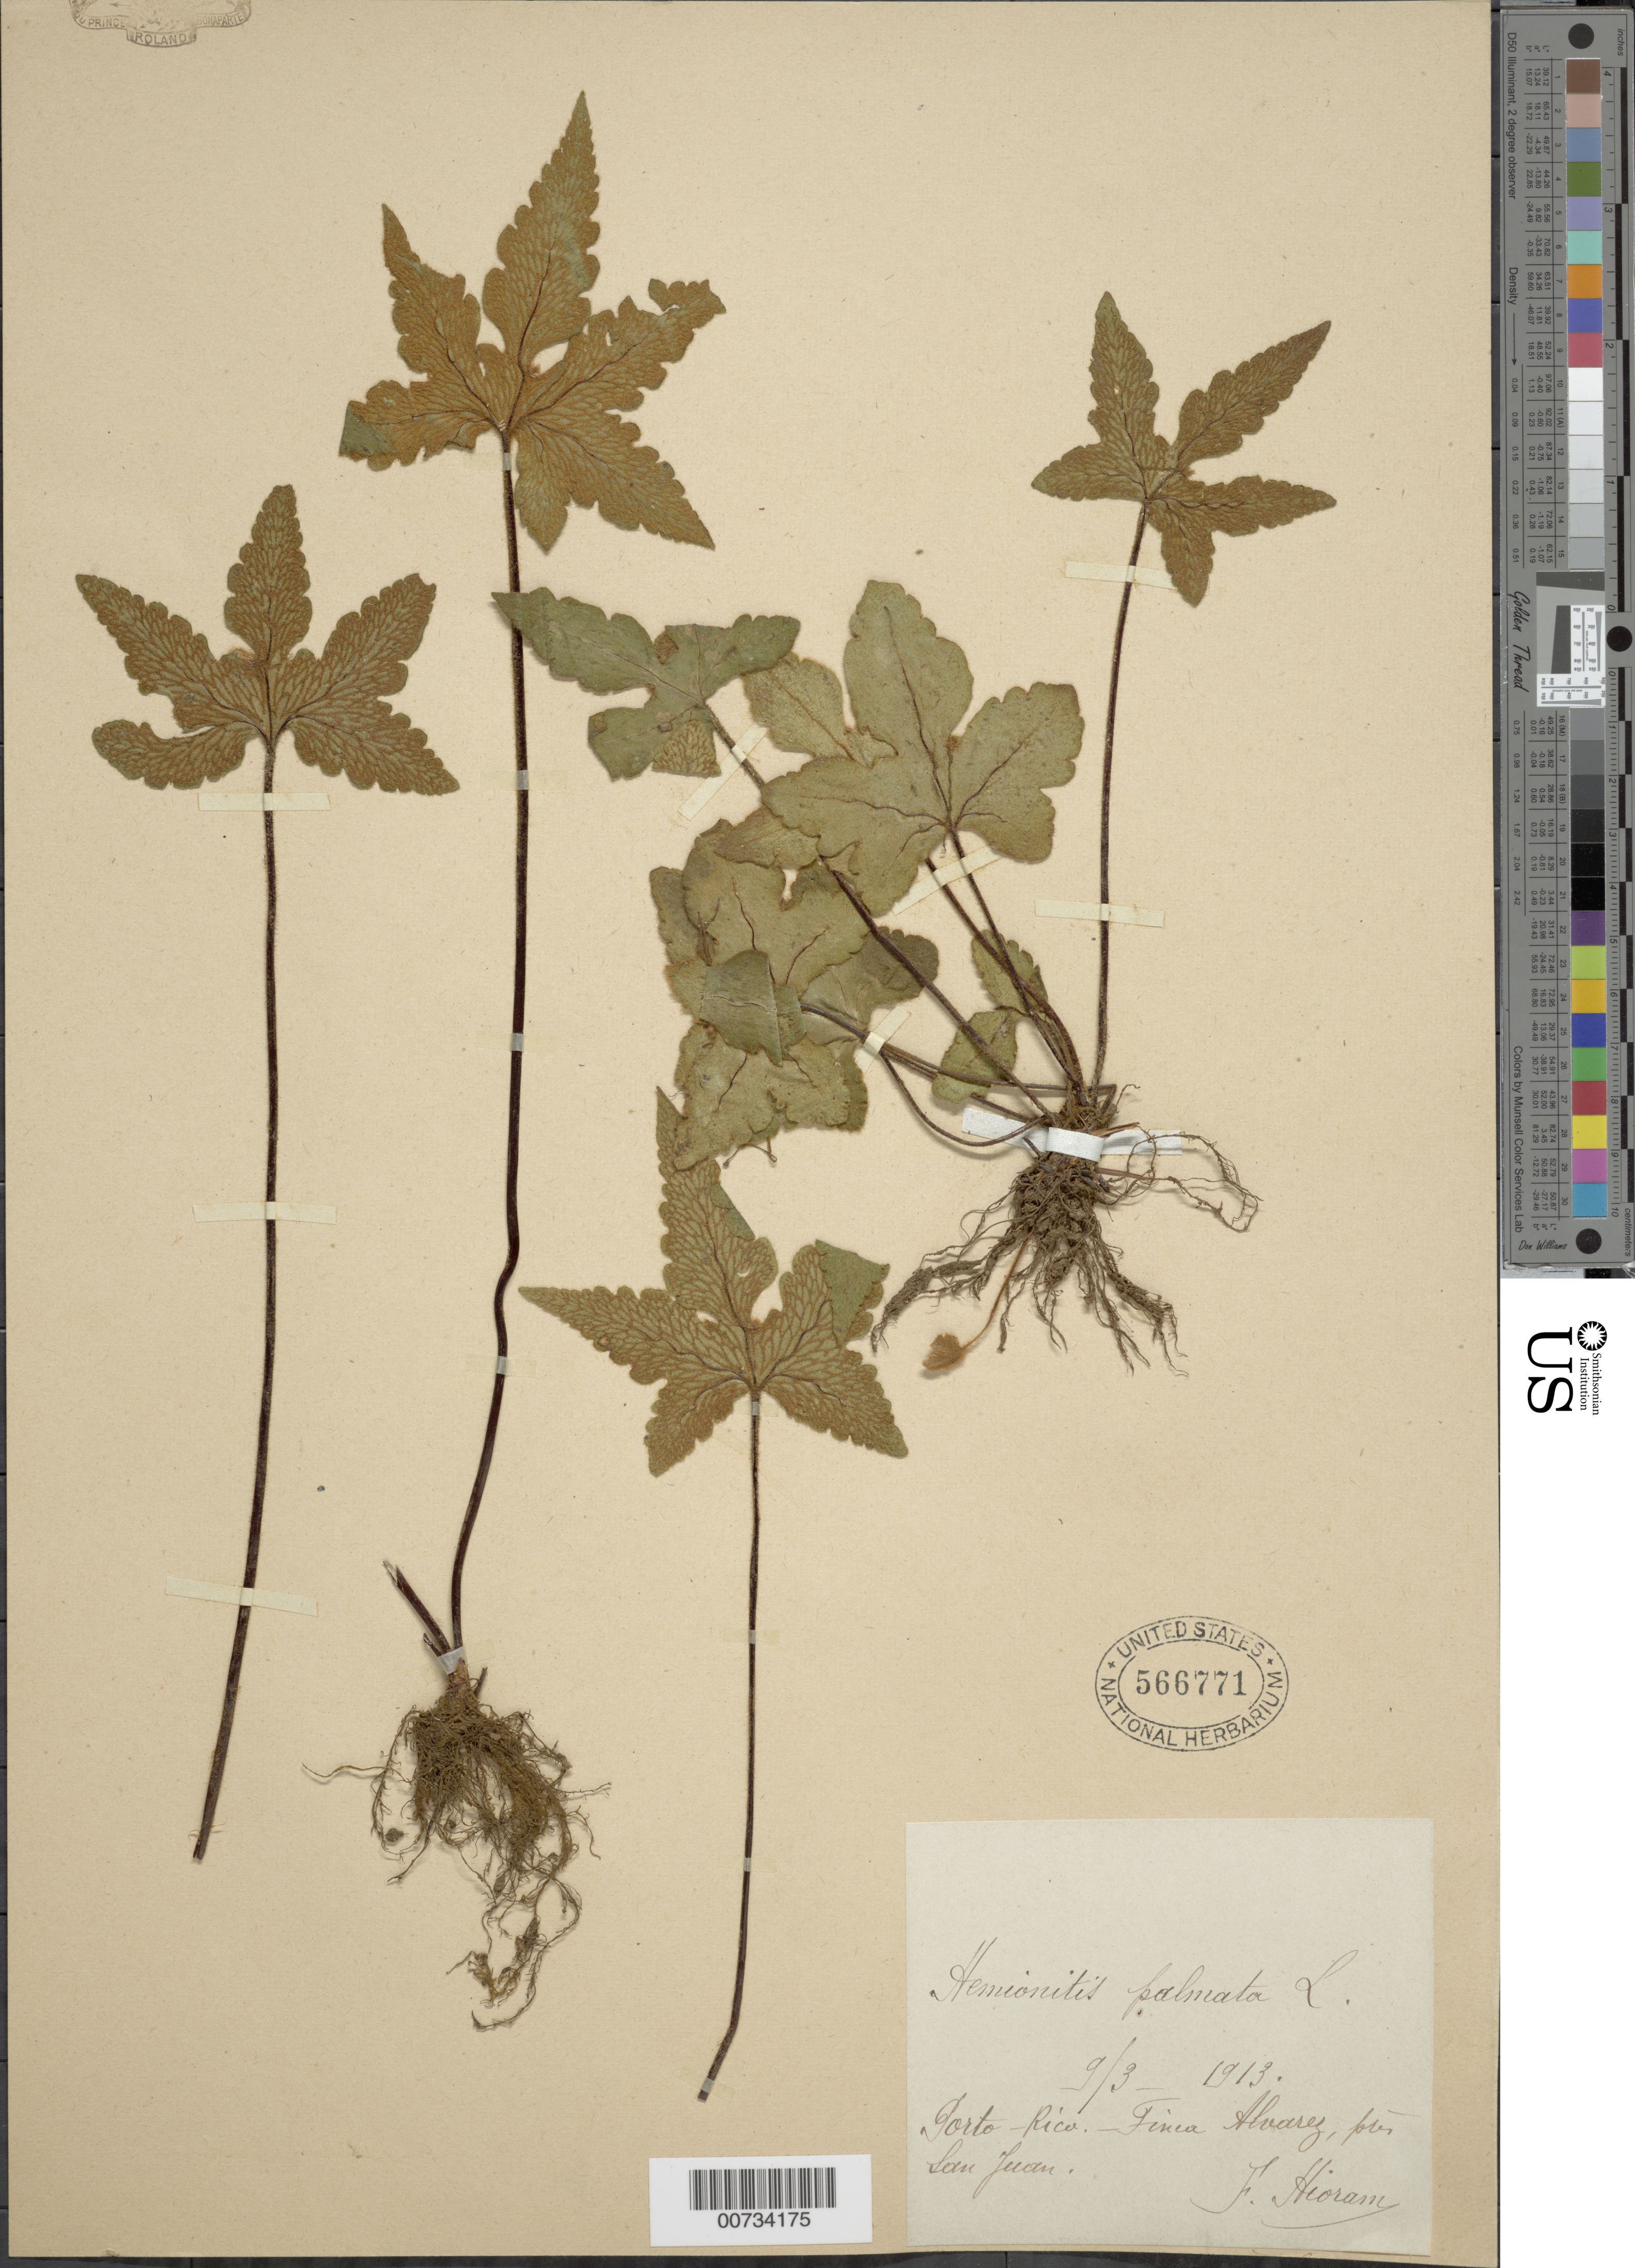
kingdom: Plantae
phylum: Tracheophyta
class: Polypodiopsida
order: Polypodiales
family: Pteridaceae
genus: Hemionitis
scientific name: Hemionitis palmata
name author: L.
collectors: Bro. Hioram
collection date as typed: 09 Mar 1913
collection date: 1913-03-09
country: Puerto Rico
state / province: Quebradillas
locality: Quebradillas, Finca Alvarez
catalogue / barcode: US 566771